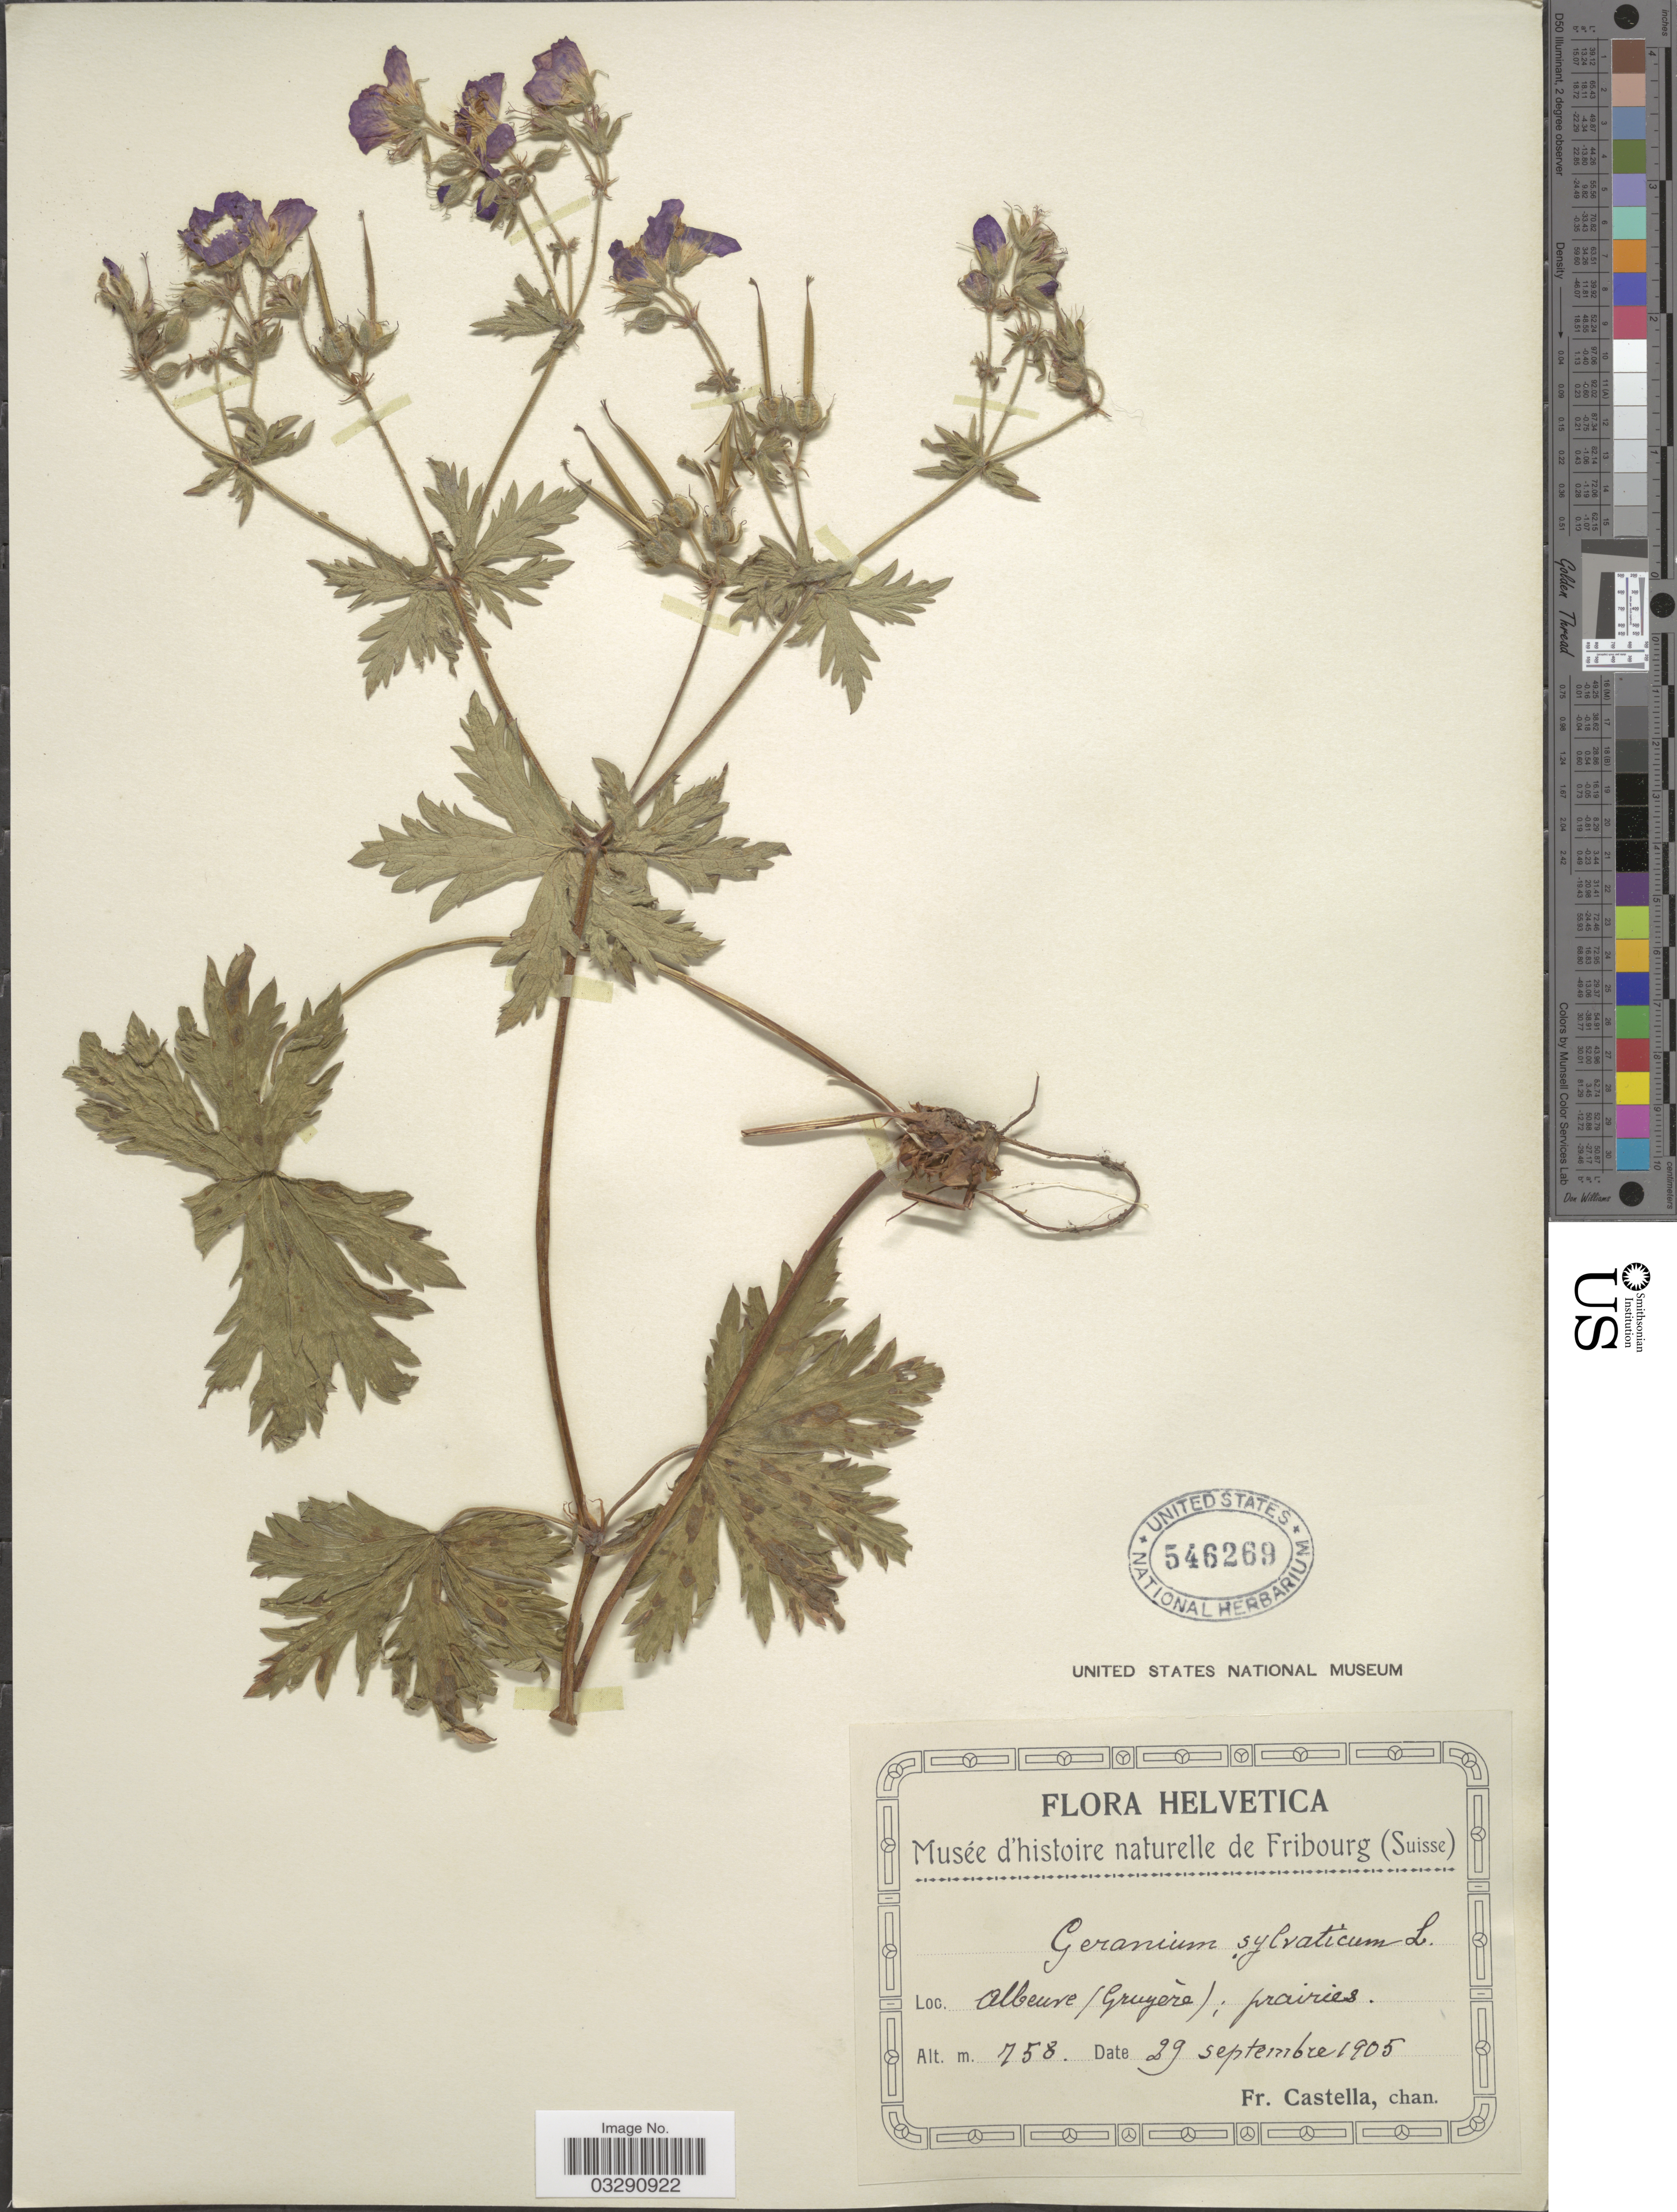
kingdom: Plantae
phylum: Tracheophyta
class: Magnoliopsida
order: Geraniales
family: Geraniaceae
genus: Geranium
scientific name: Geranium silvaticum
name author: L.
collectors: Fr. Castella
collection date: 1905-09-29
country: Switzerland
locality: Helvetica, Albeuve (Gruyerè).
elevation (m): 758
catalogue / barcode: US 546269